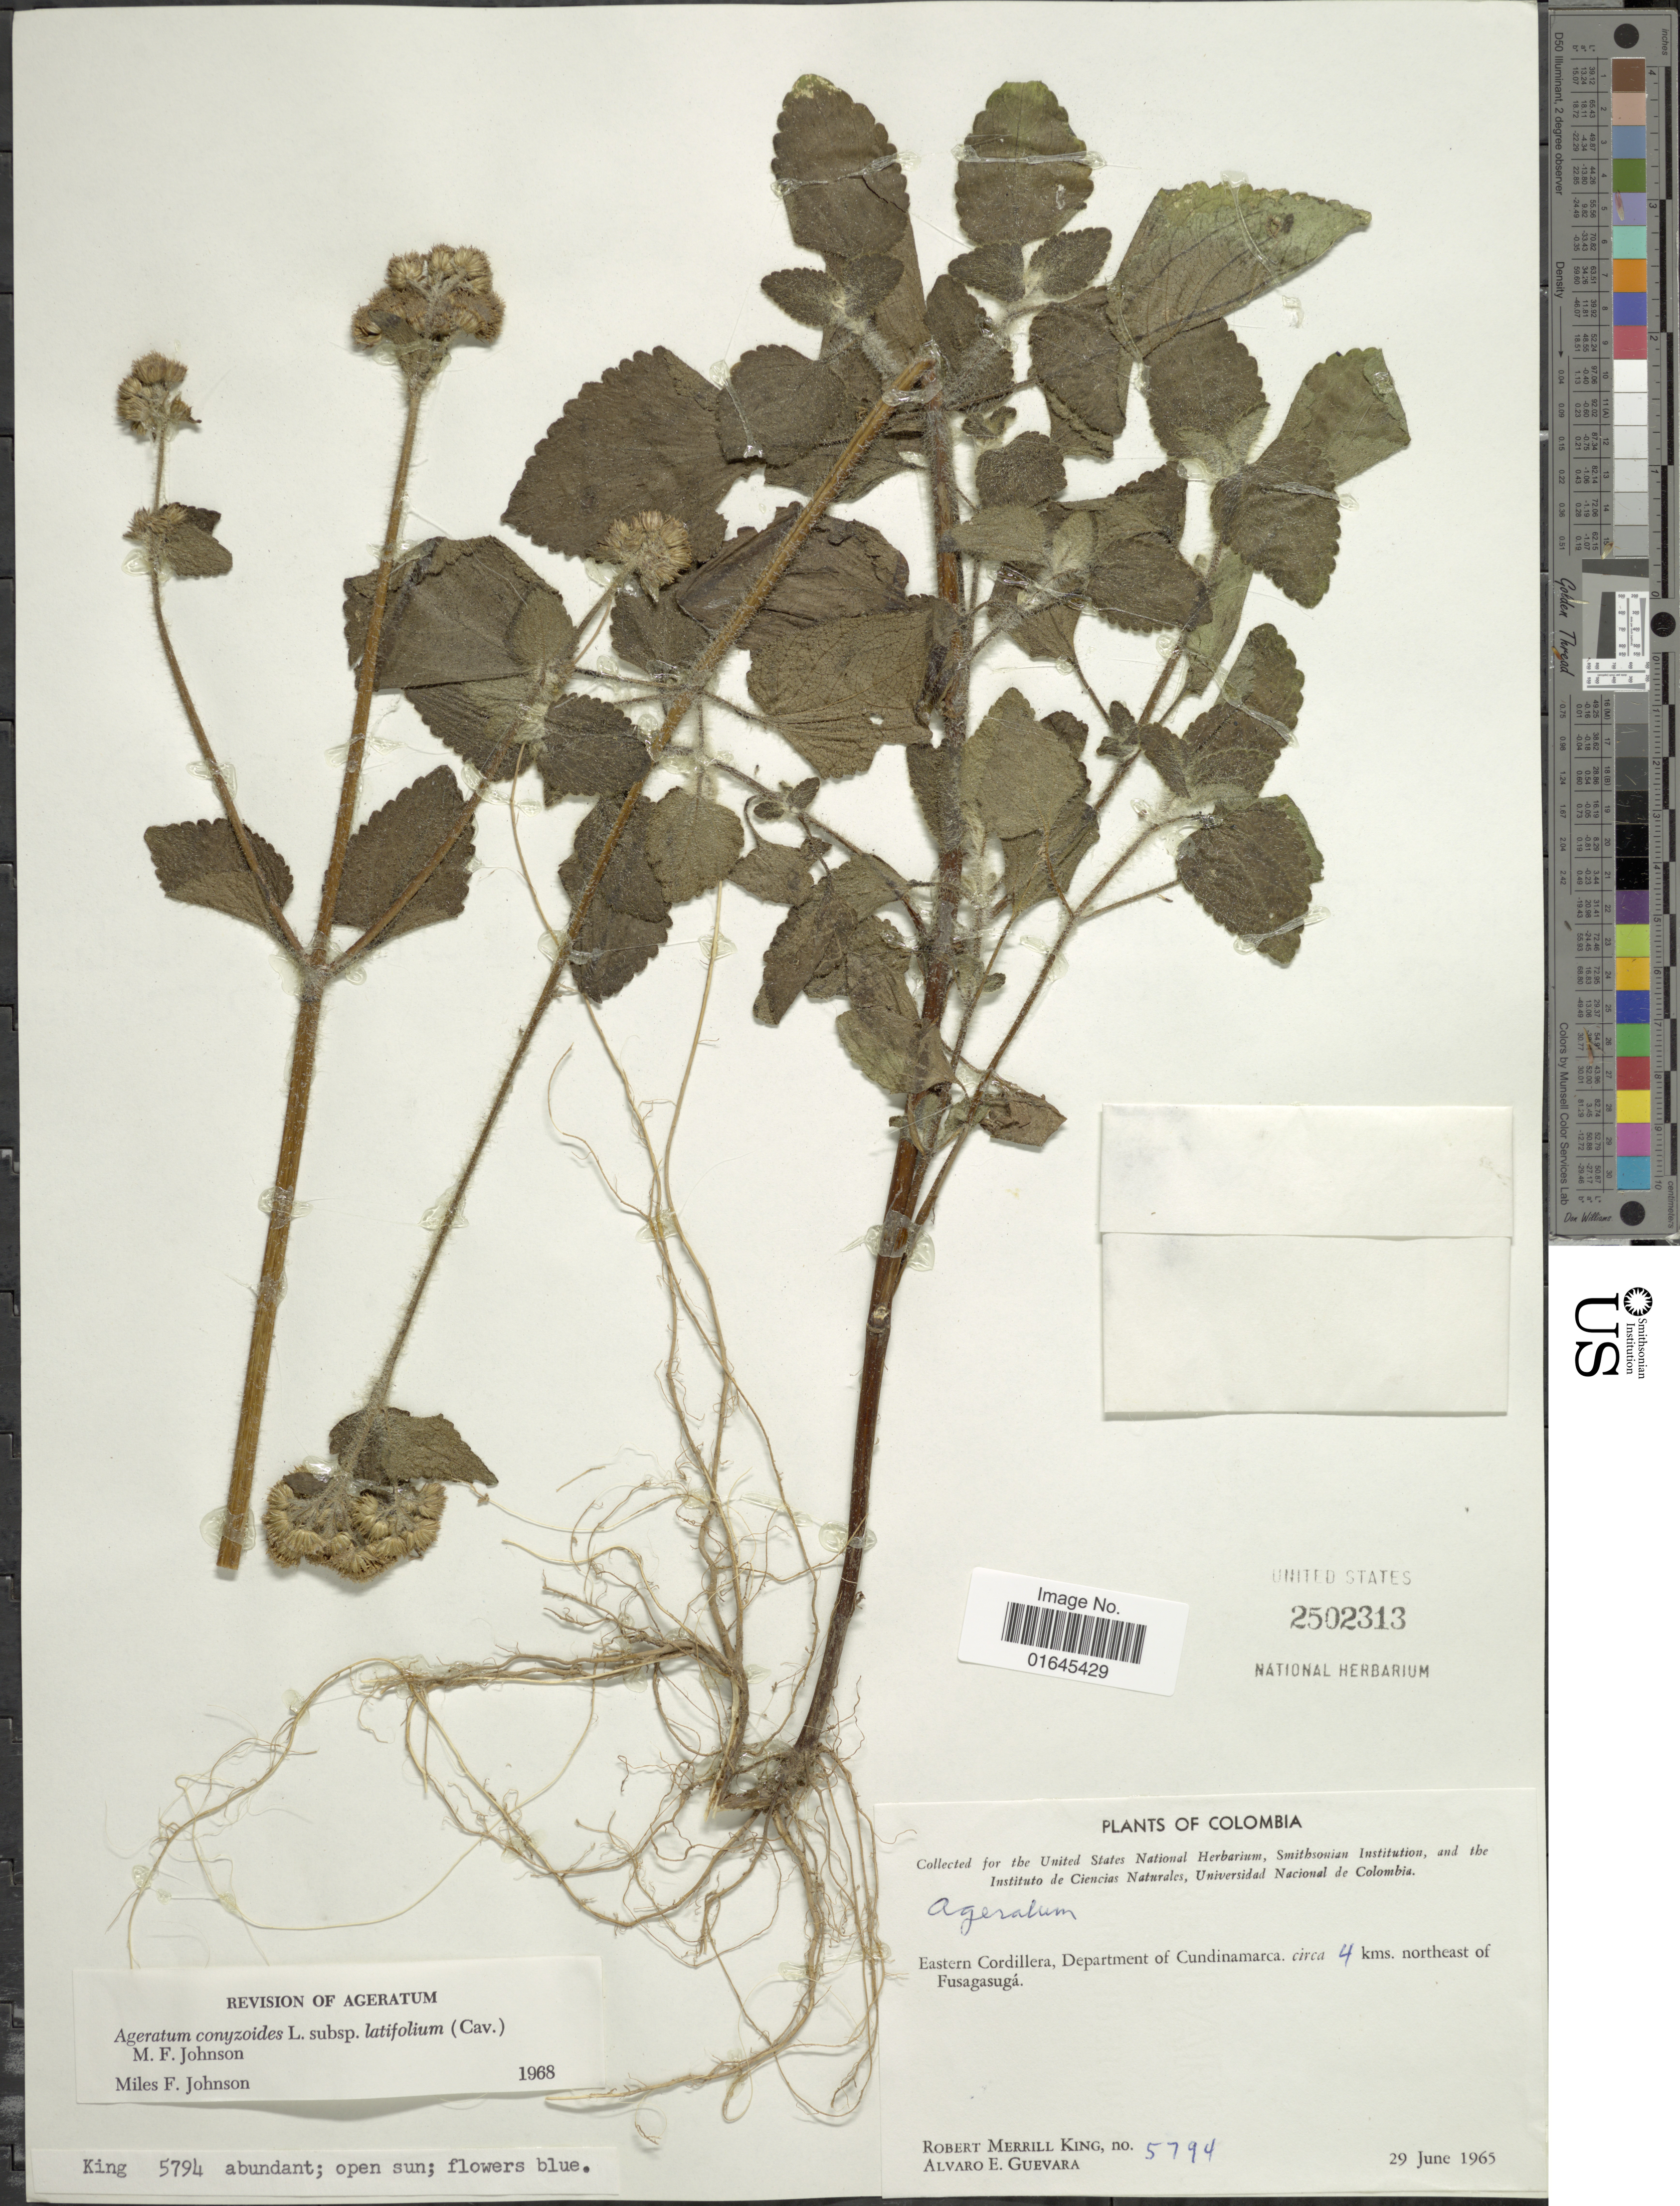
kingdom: Plantae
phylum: Tracheophyta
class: Magnoliopsida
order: Asterales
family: Asteraceae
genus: Ageratum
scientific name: Ageratum conyzoides subsp. latifolium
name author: (Cav.) M.F. Johnson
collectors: R. M. King & A. E. Guevara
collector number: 5794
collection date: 1965-06-29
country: Colombia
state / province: Cundinamarca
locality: Eastern Cordillera, circa 4 kms. northeast of Fusagasugá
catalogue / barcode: US 2502313